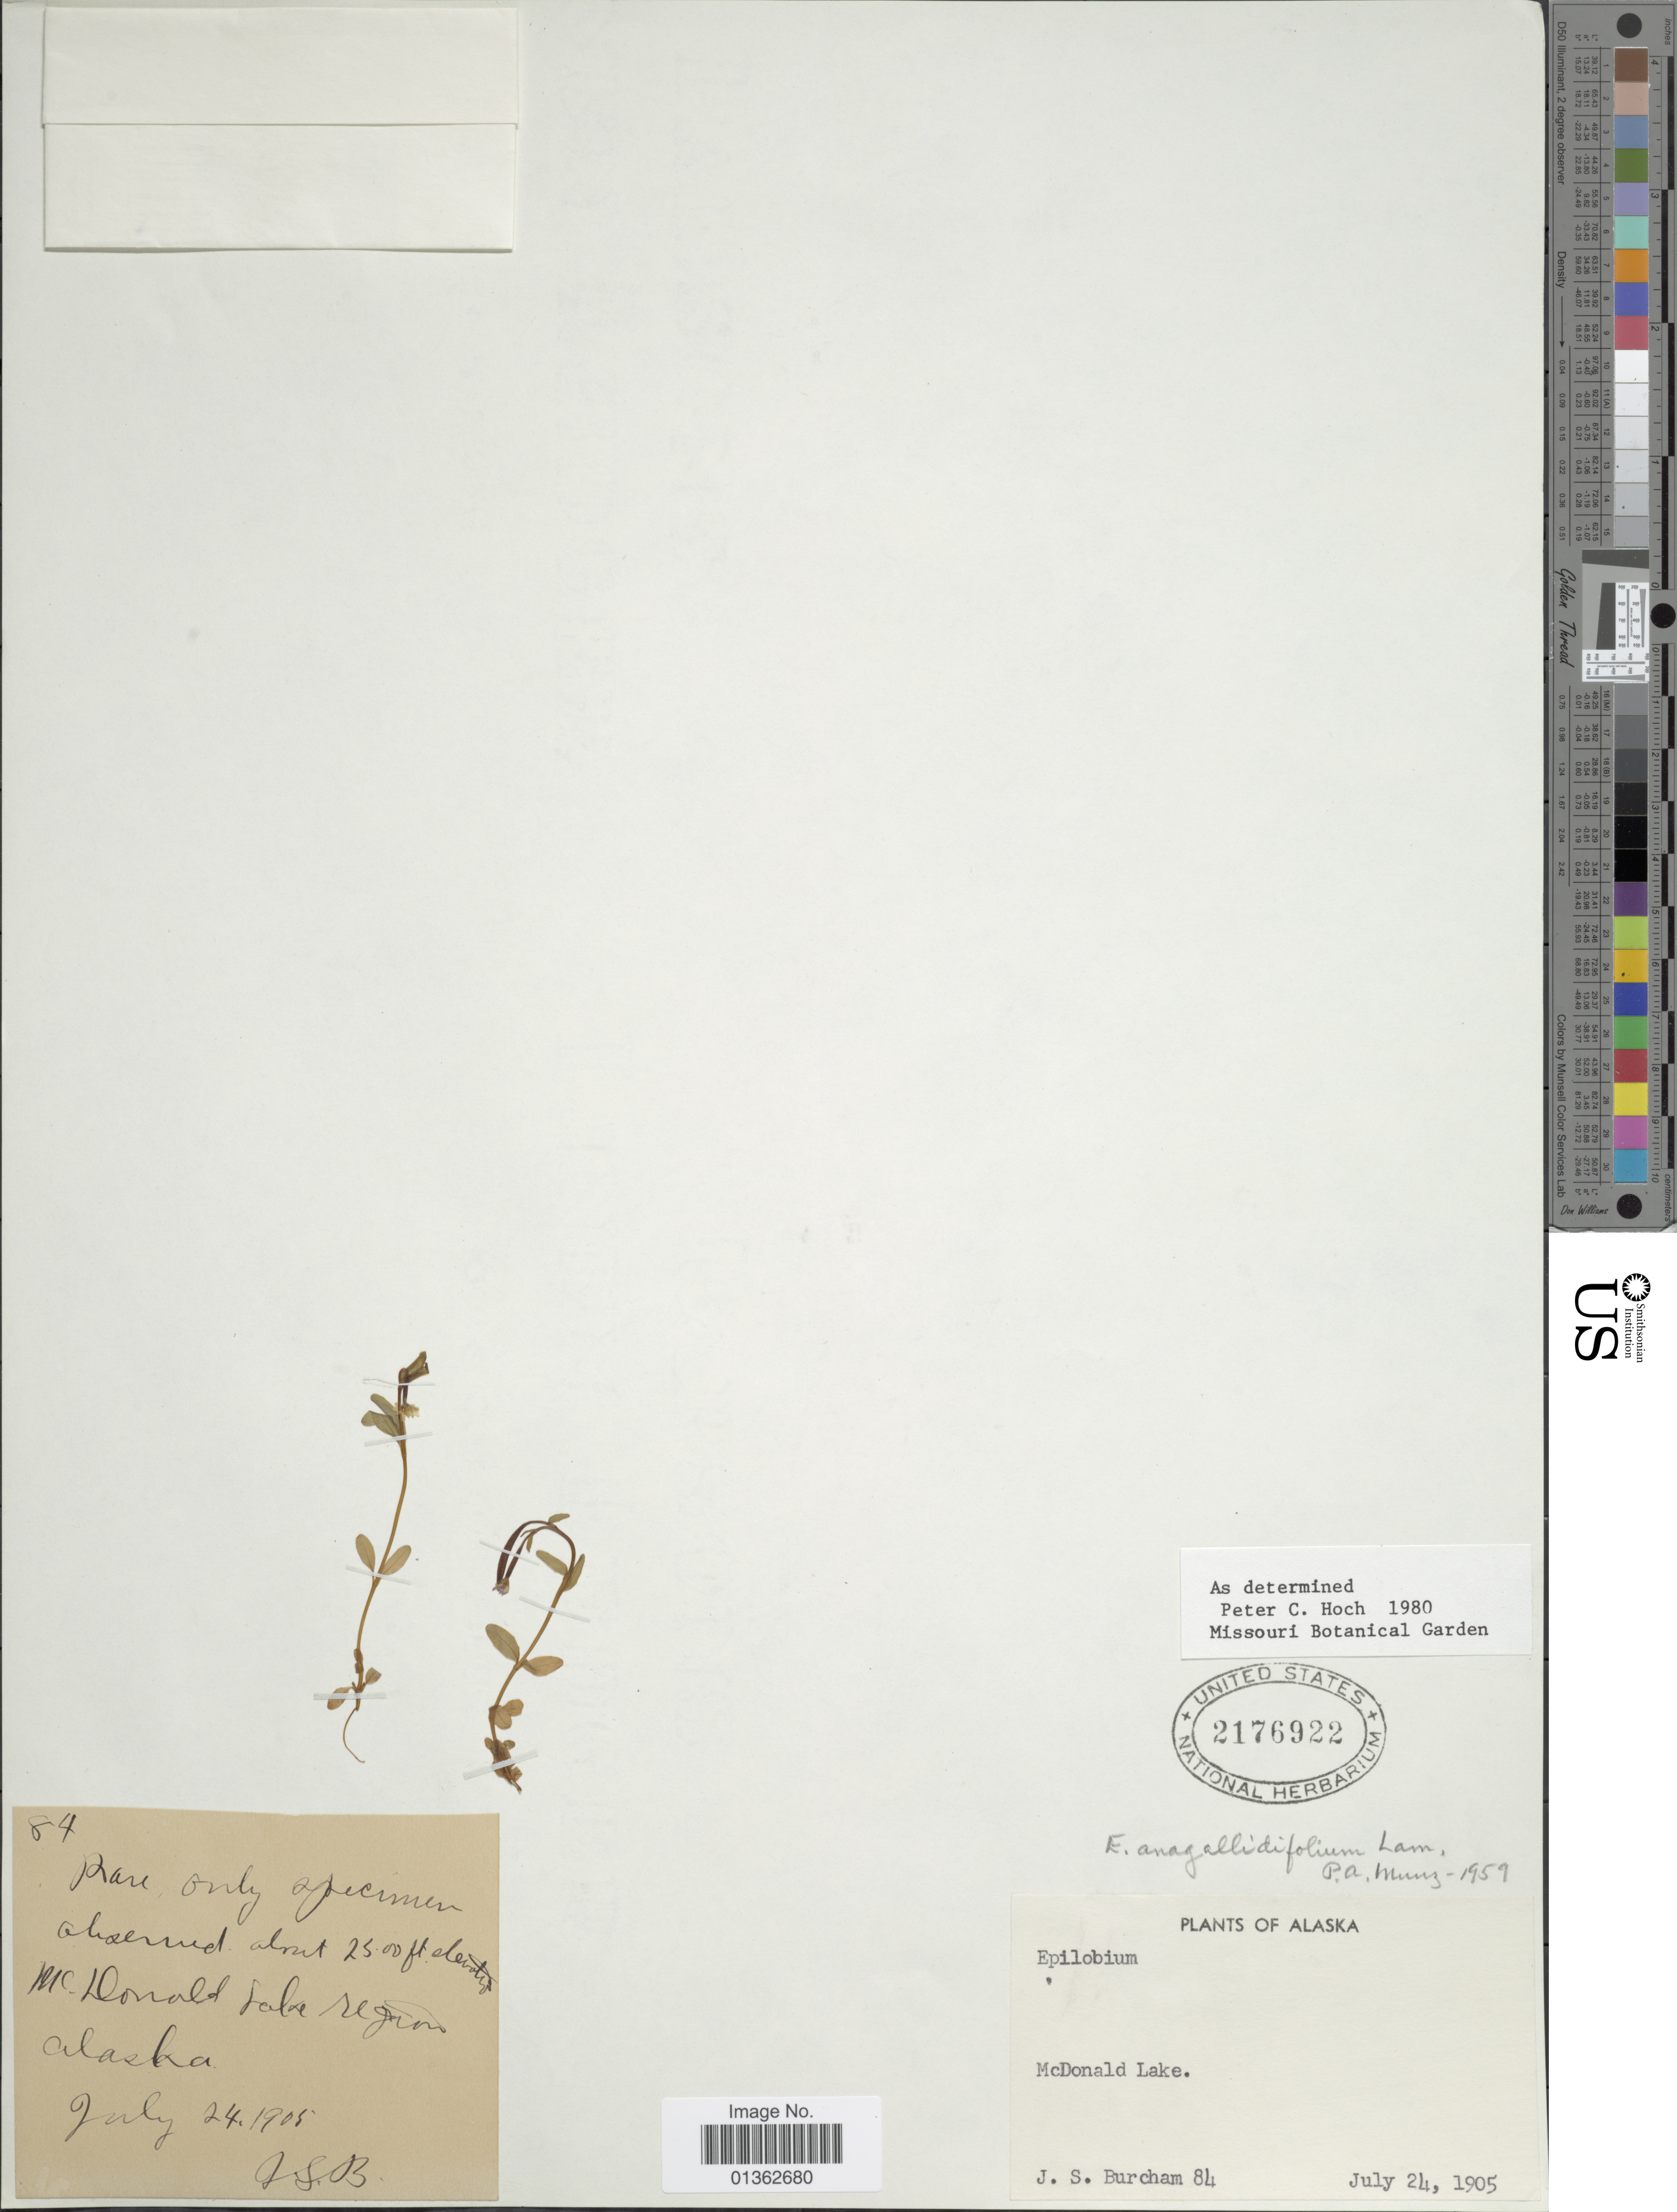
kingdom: Plantae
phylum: Tracheophyta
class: Magnoliopsida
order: Myrtales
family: Onagraceae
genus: Epilobium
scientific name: Epilobium anagallidifolium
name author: Lam.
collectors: J. Burcham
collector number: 84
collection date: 1905-07-24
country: United States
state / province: Alaska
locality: McDonald Lake.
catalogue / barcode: US 2176922